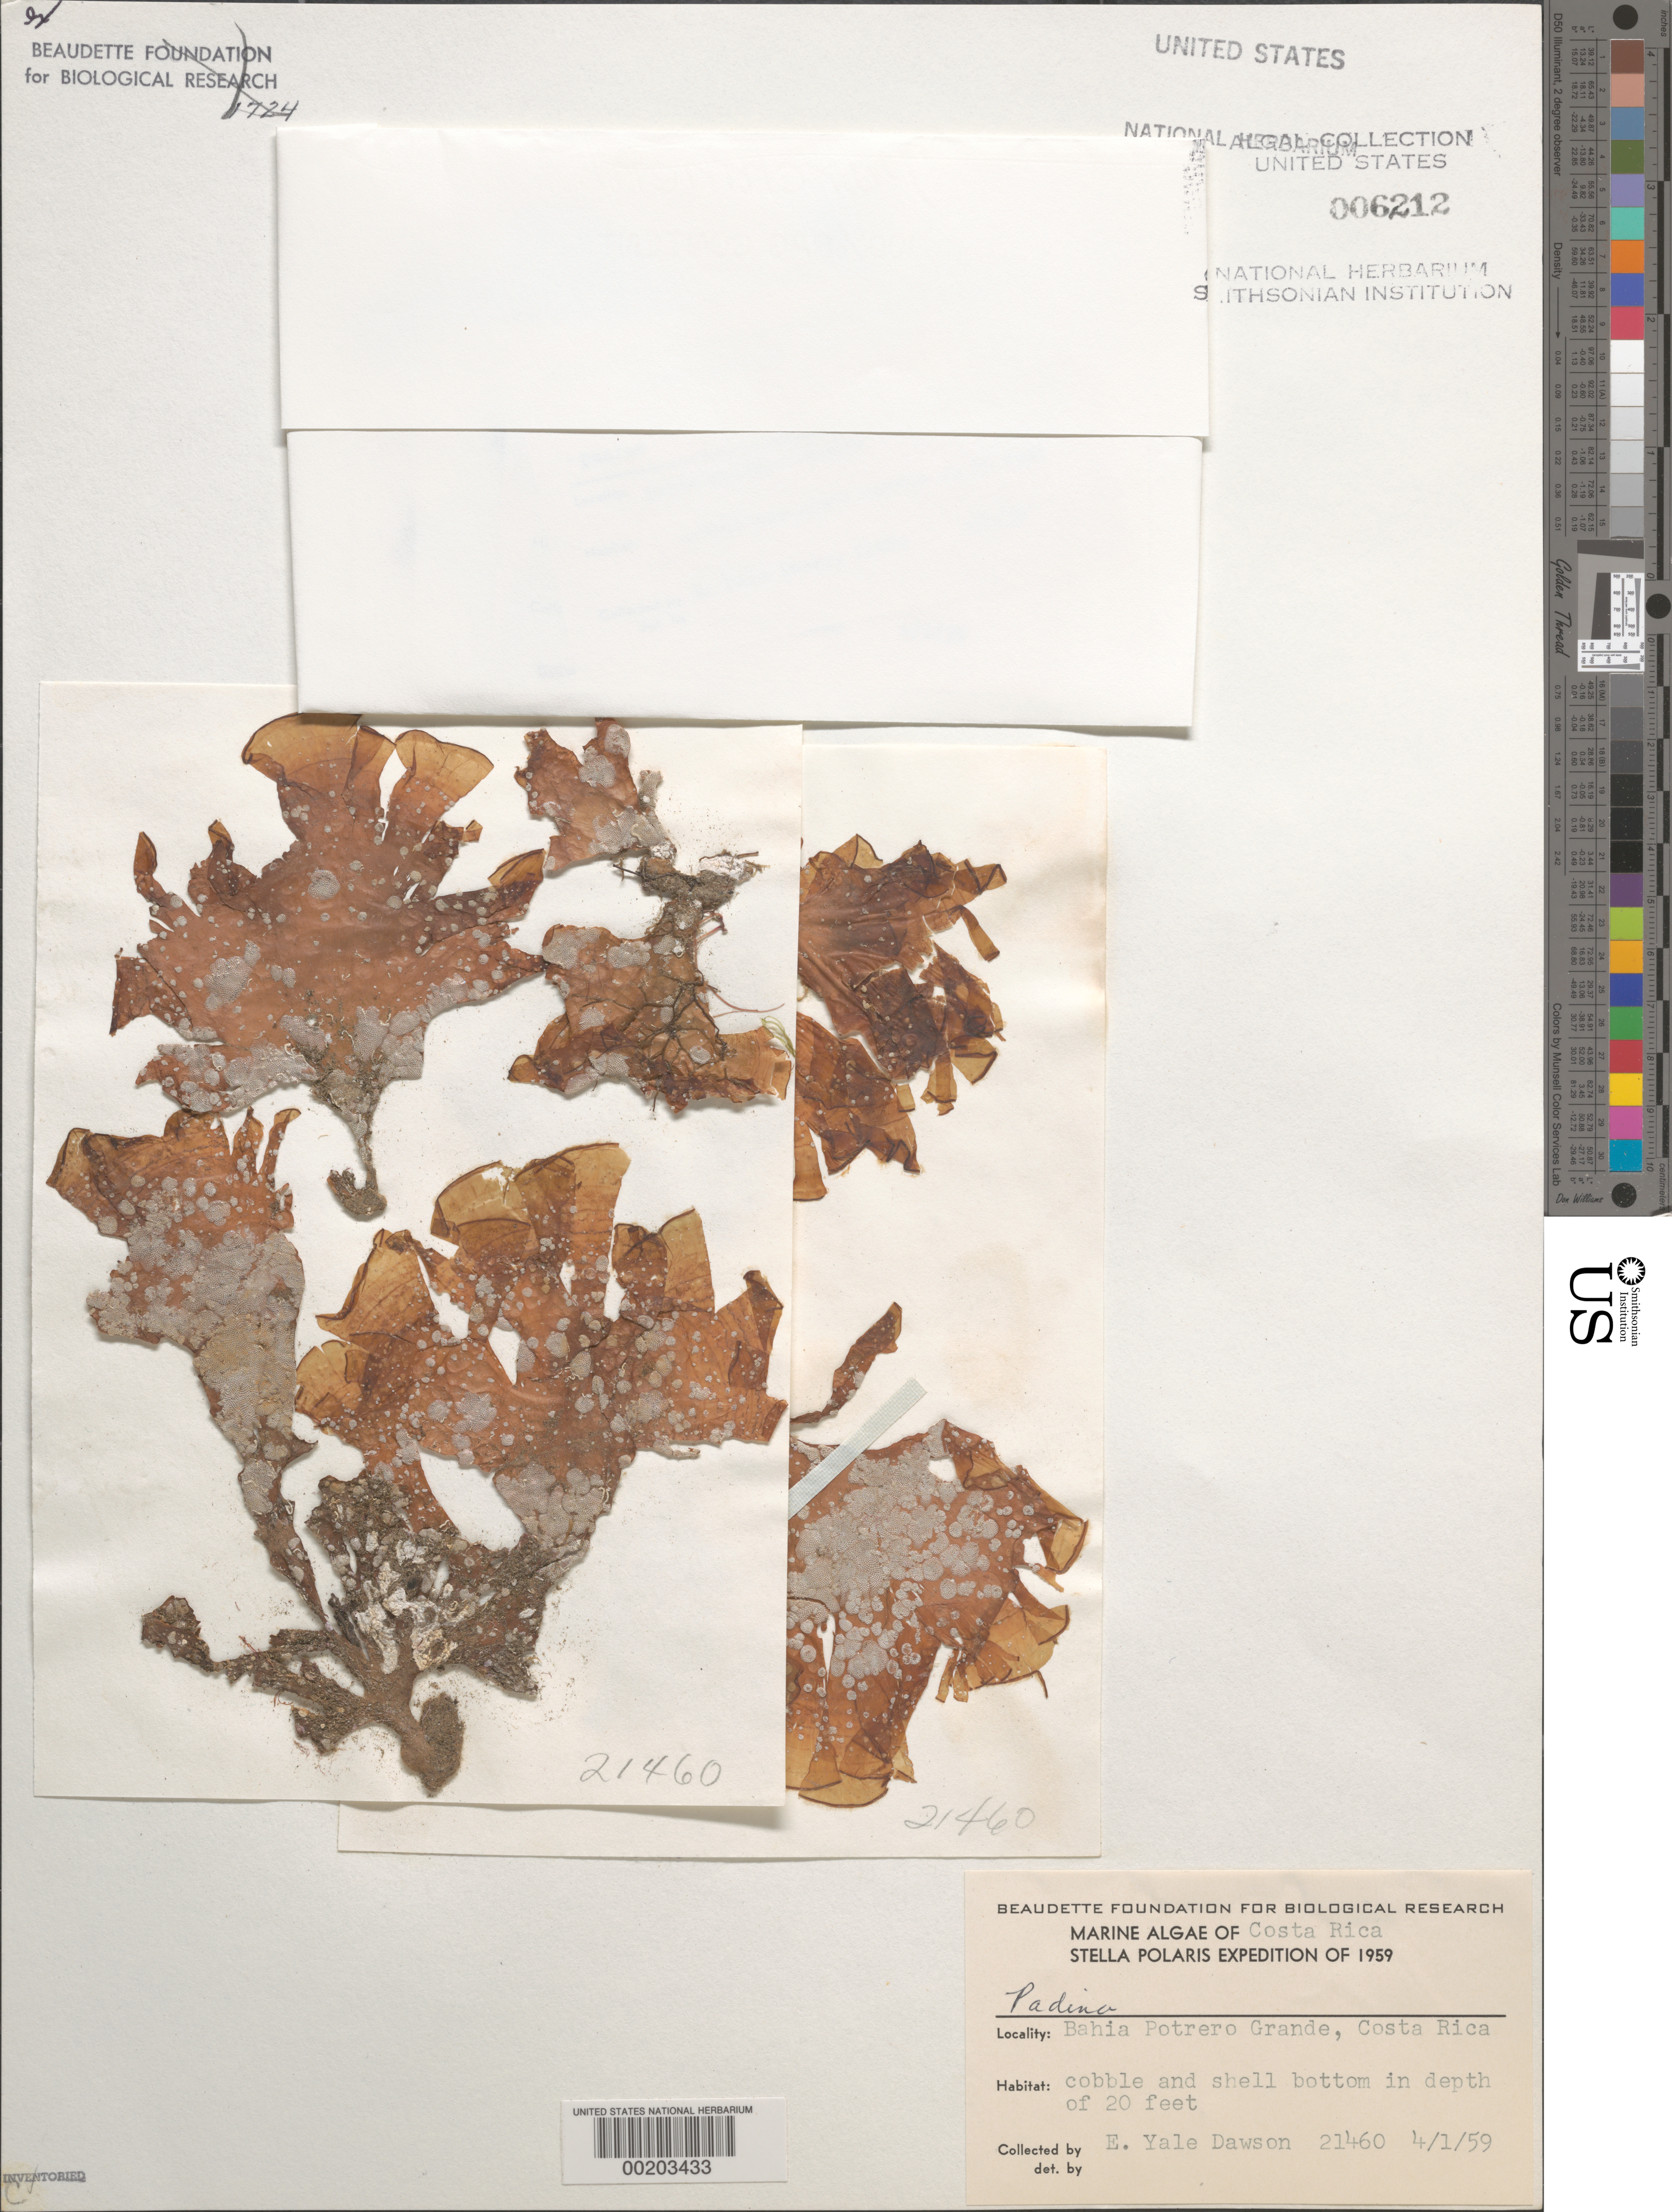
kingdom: Chromista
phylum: Ochrophyta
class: Phaeophyceae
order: Dictyotales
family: Dictyotaceae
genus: Padina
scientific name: Padina sp.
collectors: E. Y. Dawson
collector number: EYD 21460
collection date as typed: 01 Apr 1959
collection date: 1959-04-01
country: Costa Rica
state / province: Guanacaste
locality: Bahia Potrero Grande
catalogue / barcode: US 6212